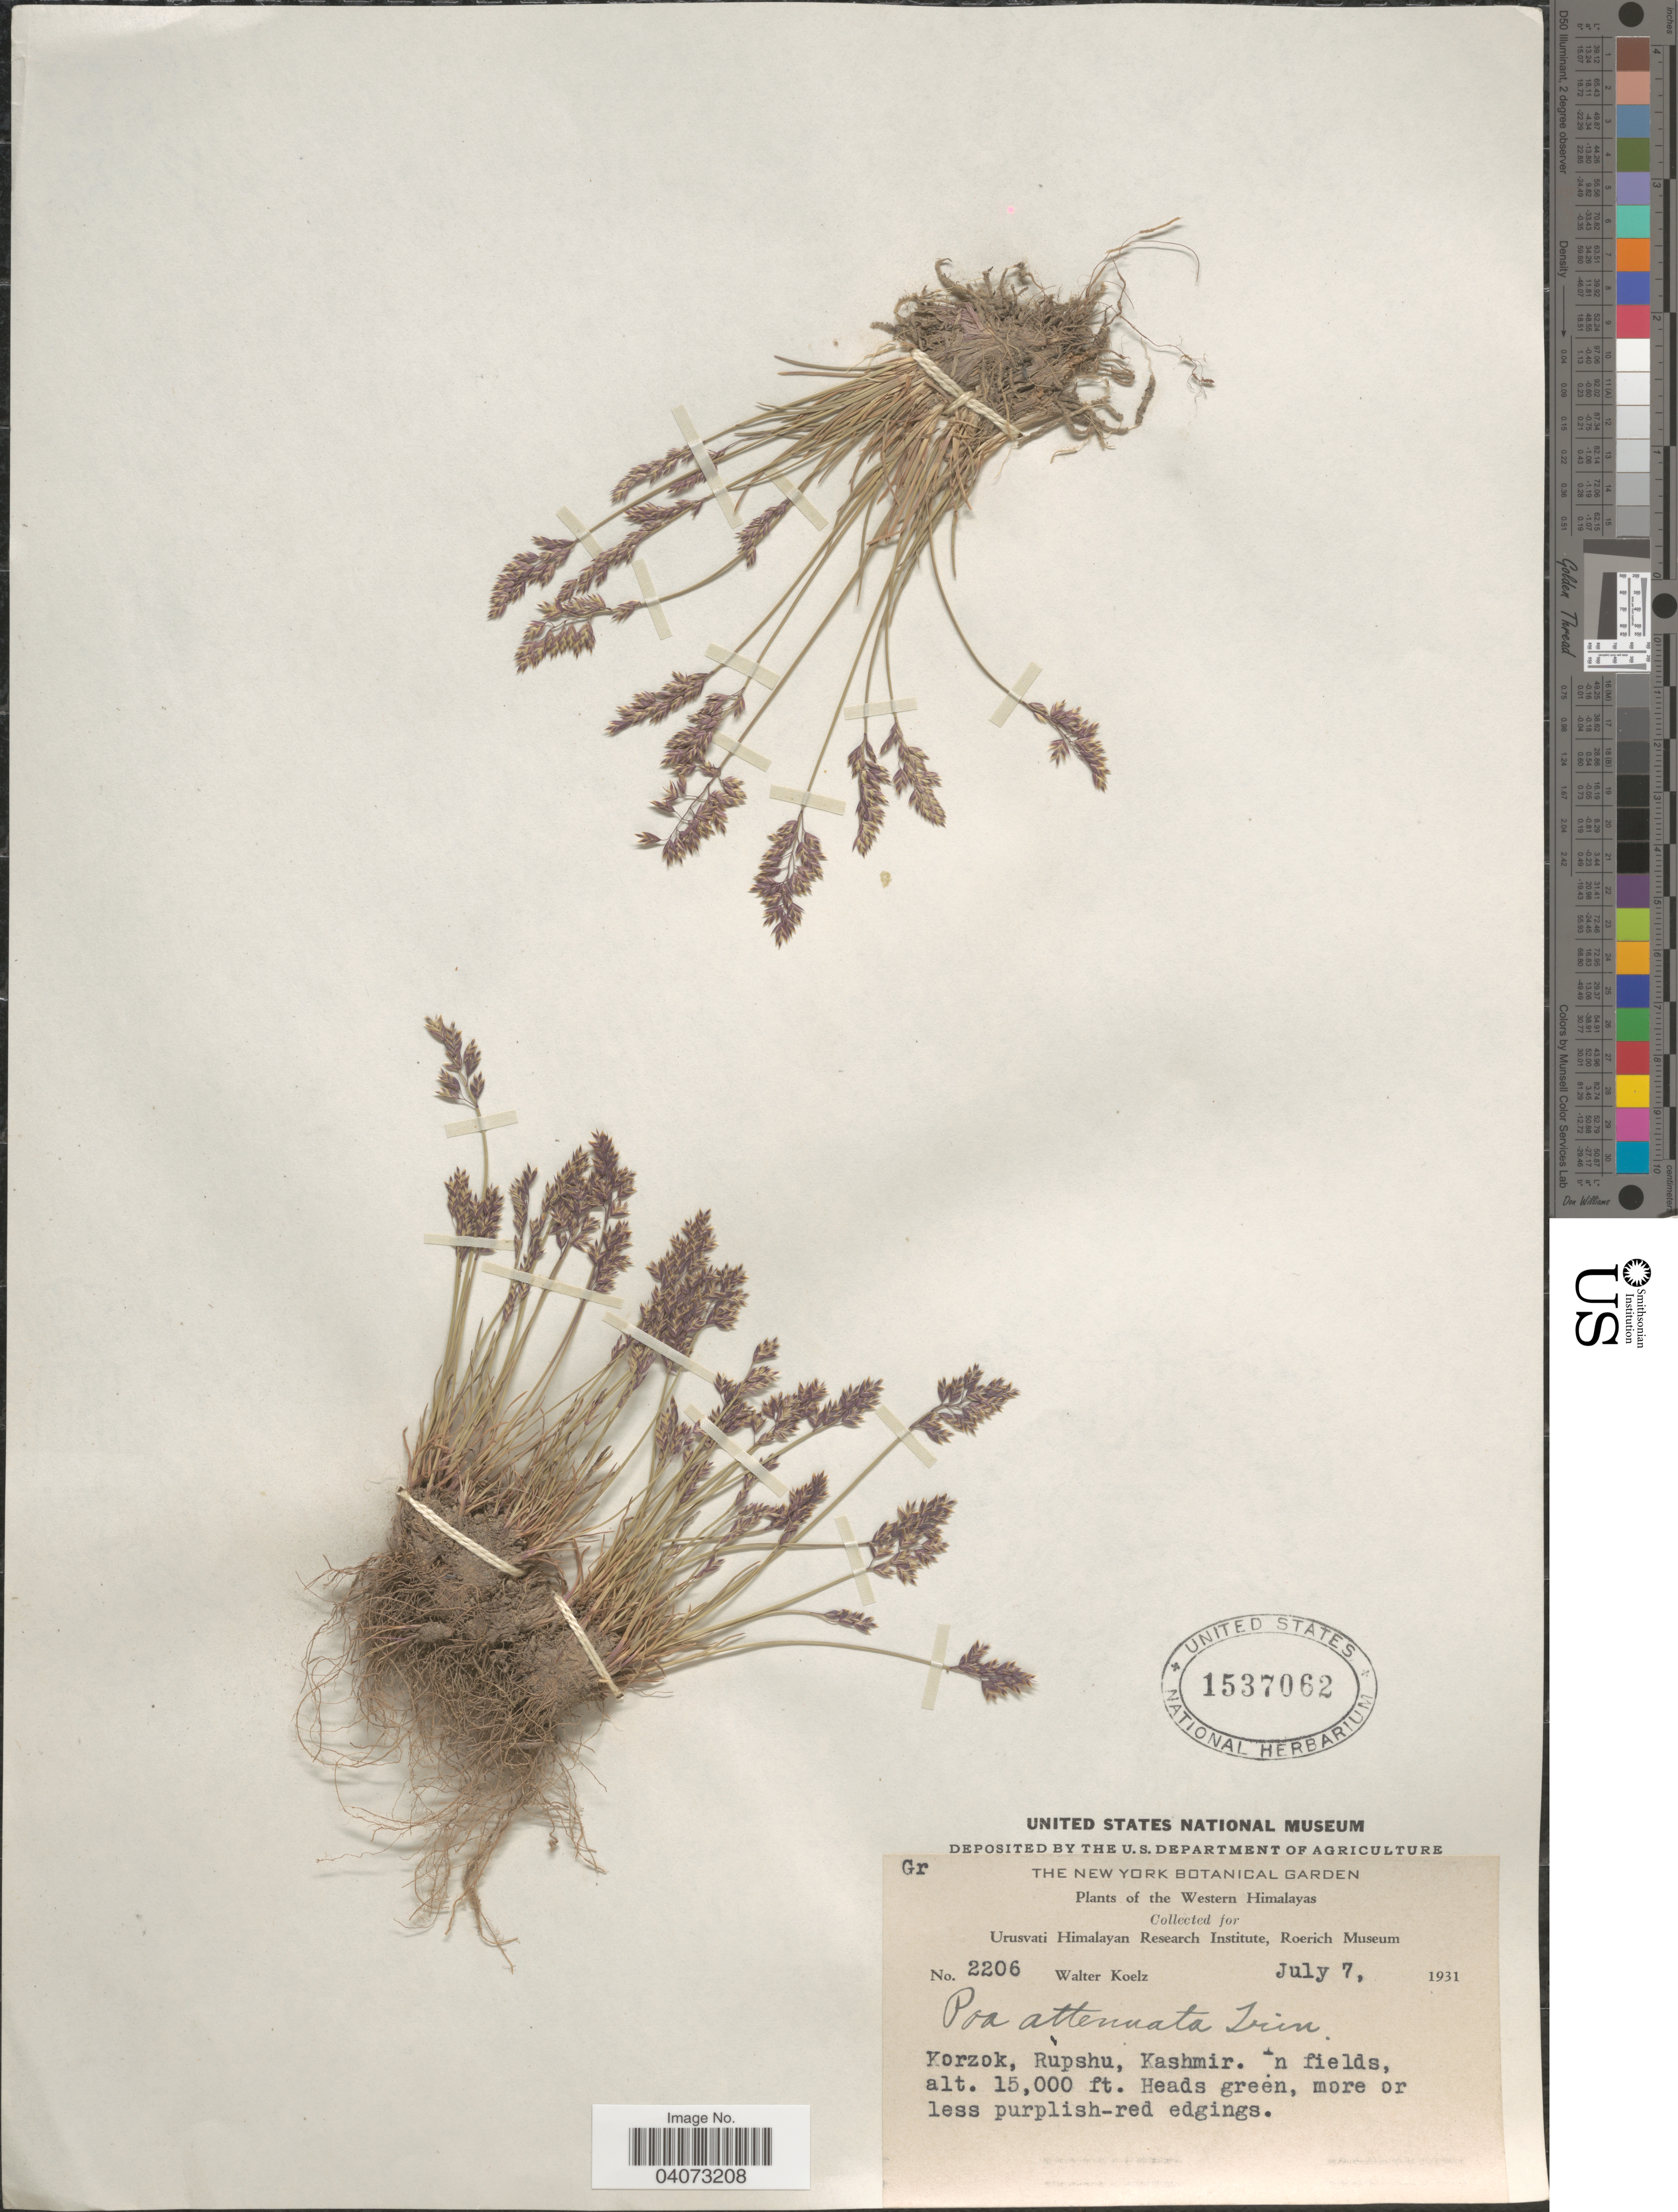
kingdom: Plantae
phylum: Tracheophyta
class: Liliopsida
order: Poales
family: Poaceae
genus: Poa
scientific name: Poa attenuata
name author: Trin.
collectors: W. N. Koelz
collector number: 2206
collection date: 1931-07-07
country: India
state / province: Jammu and Kashmir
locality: The Western Himalayas. Korzok, Rupshu, Kashmir.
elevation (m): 4572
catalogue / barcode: US 1537062